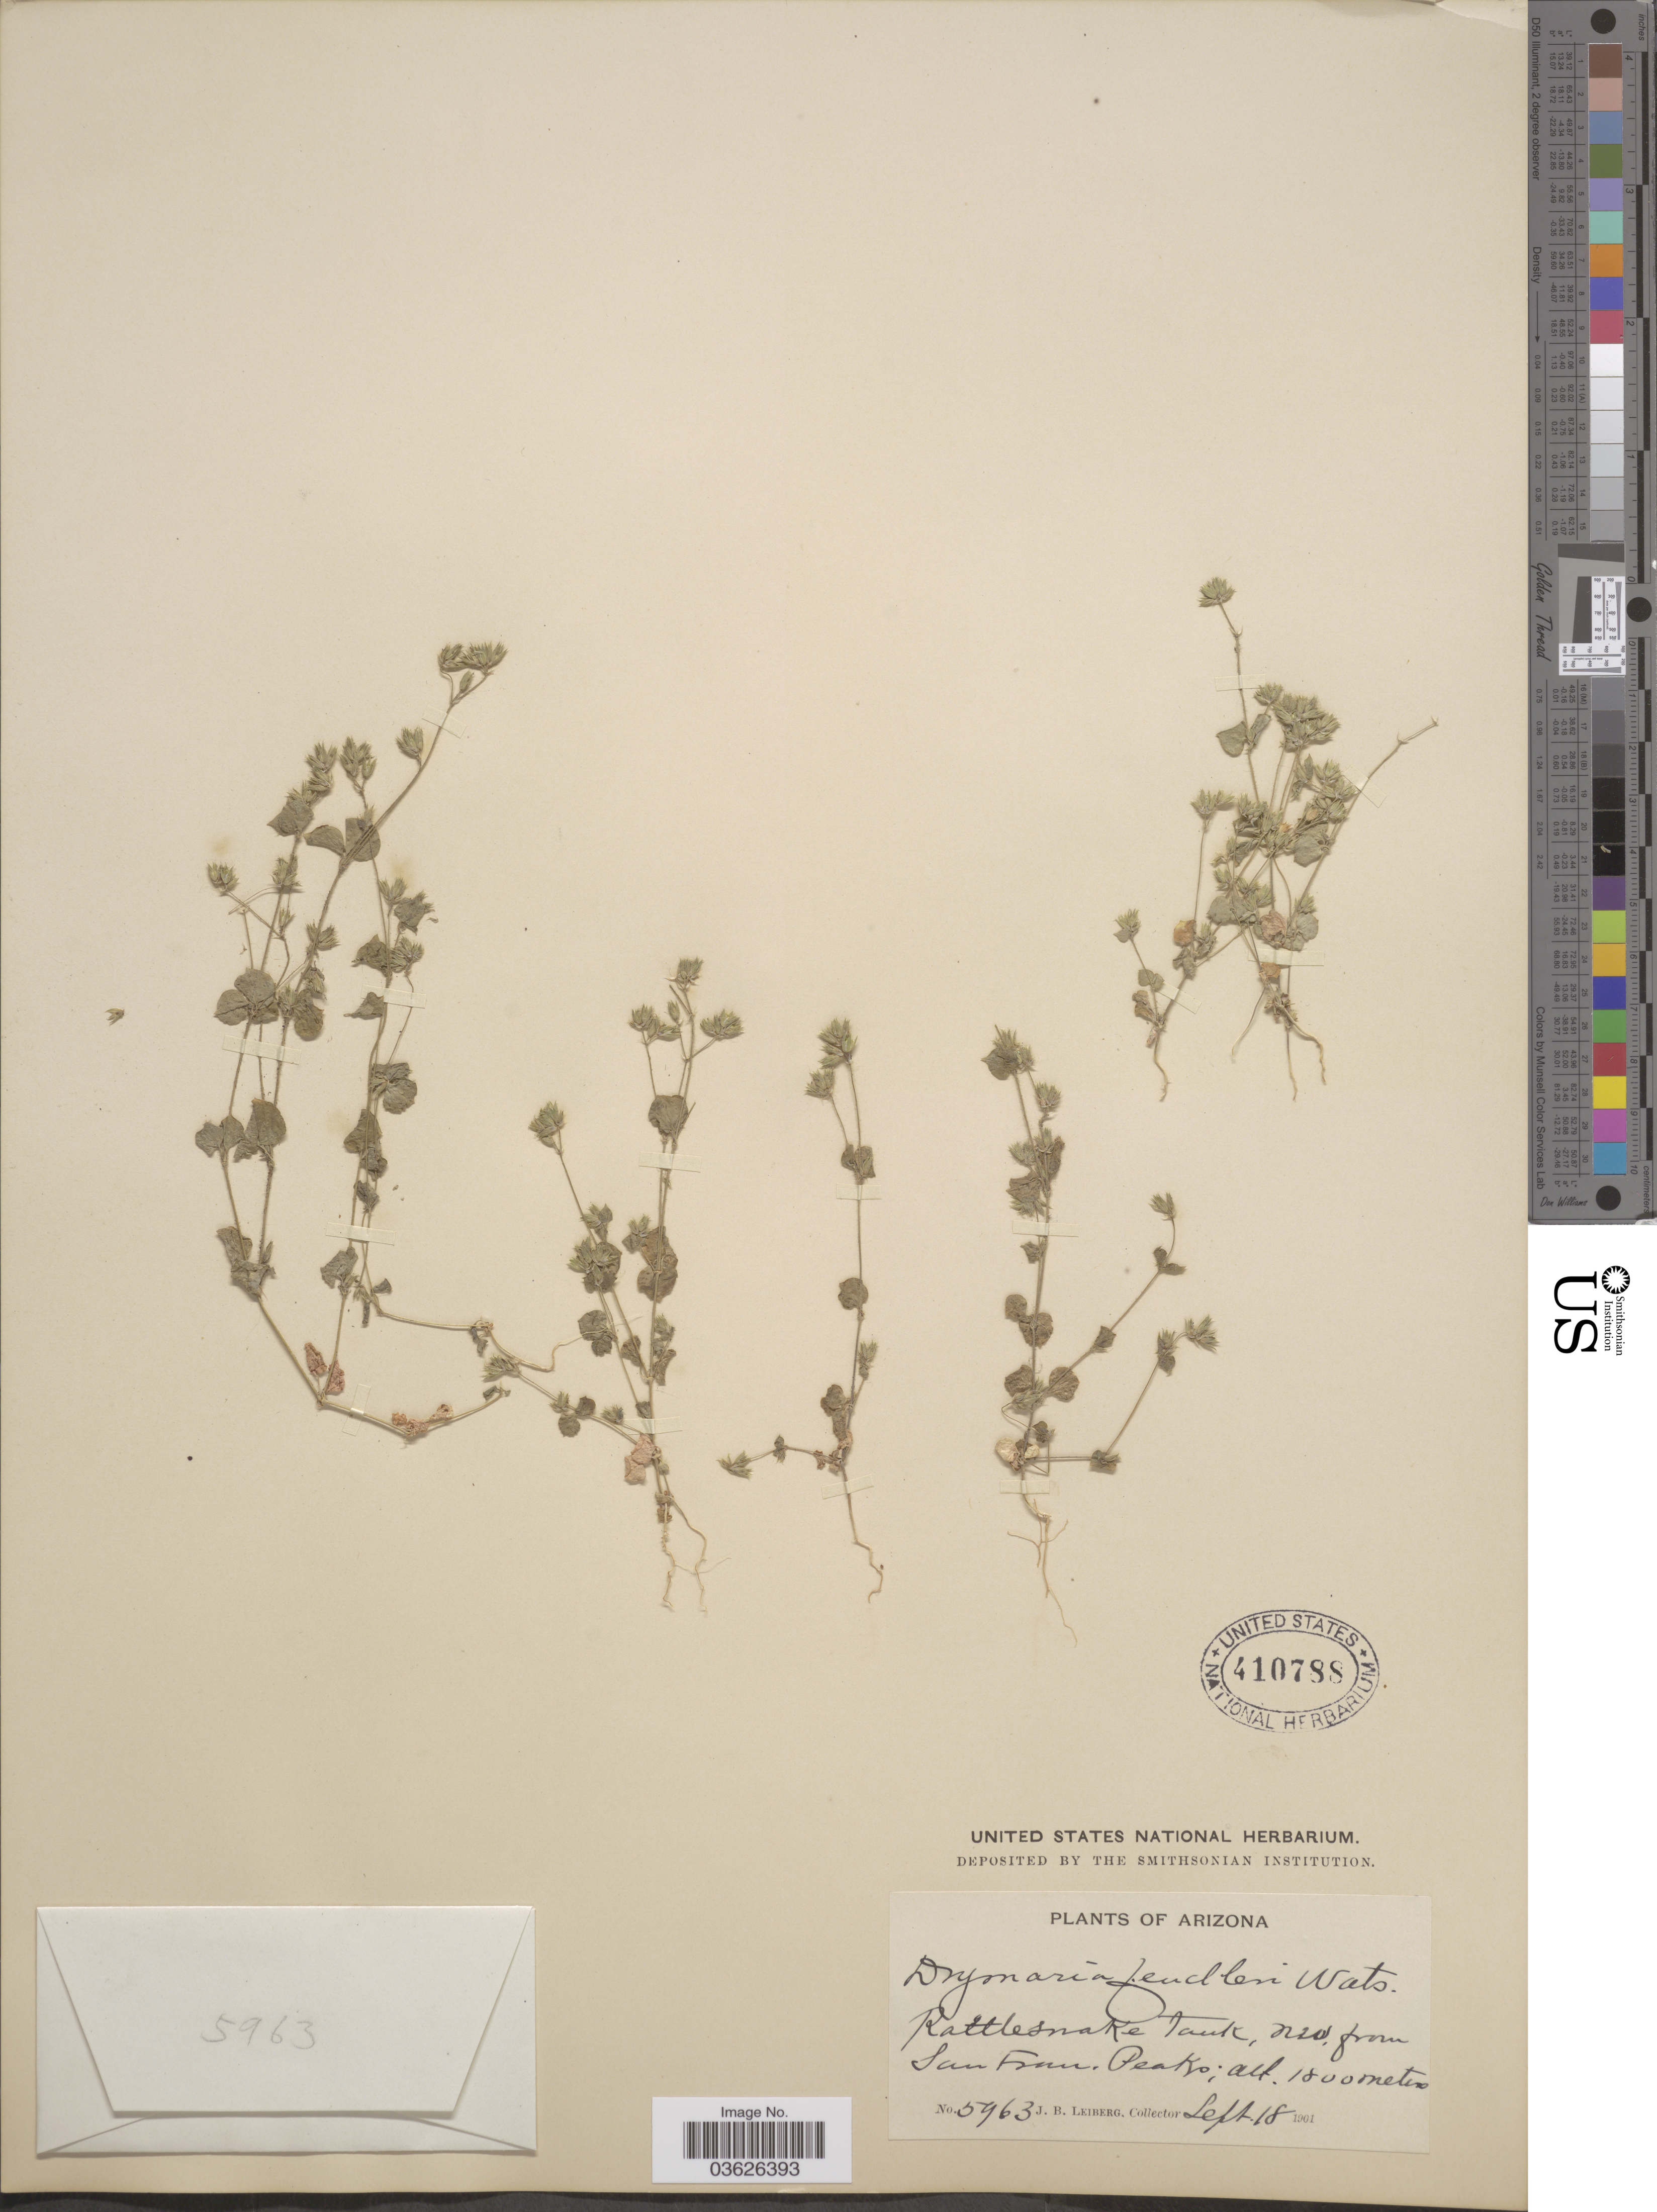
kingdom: Plantae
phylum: Tracheophyta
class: Magnoliopsida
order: Caryophyllales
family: Caryophyllaceae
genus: Drymaria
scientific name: Drymaria fendleri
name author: S. Watson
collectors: J. B. Leiberg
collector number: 5963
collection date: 1901-09-18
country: United States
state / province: Arizona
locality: Rattlesnake Tank, nw. from San Francisco Peak.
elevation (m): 1800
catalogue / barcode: US 410788